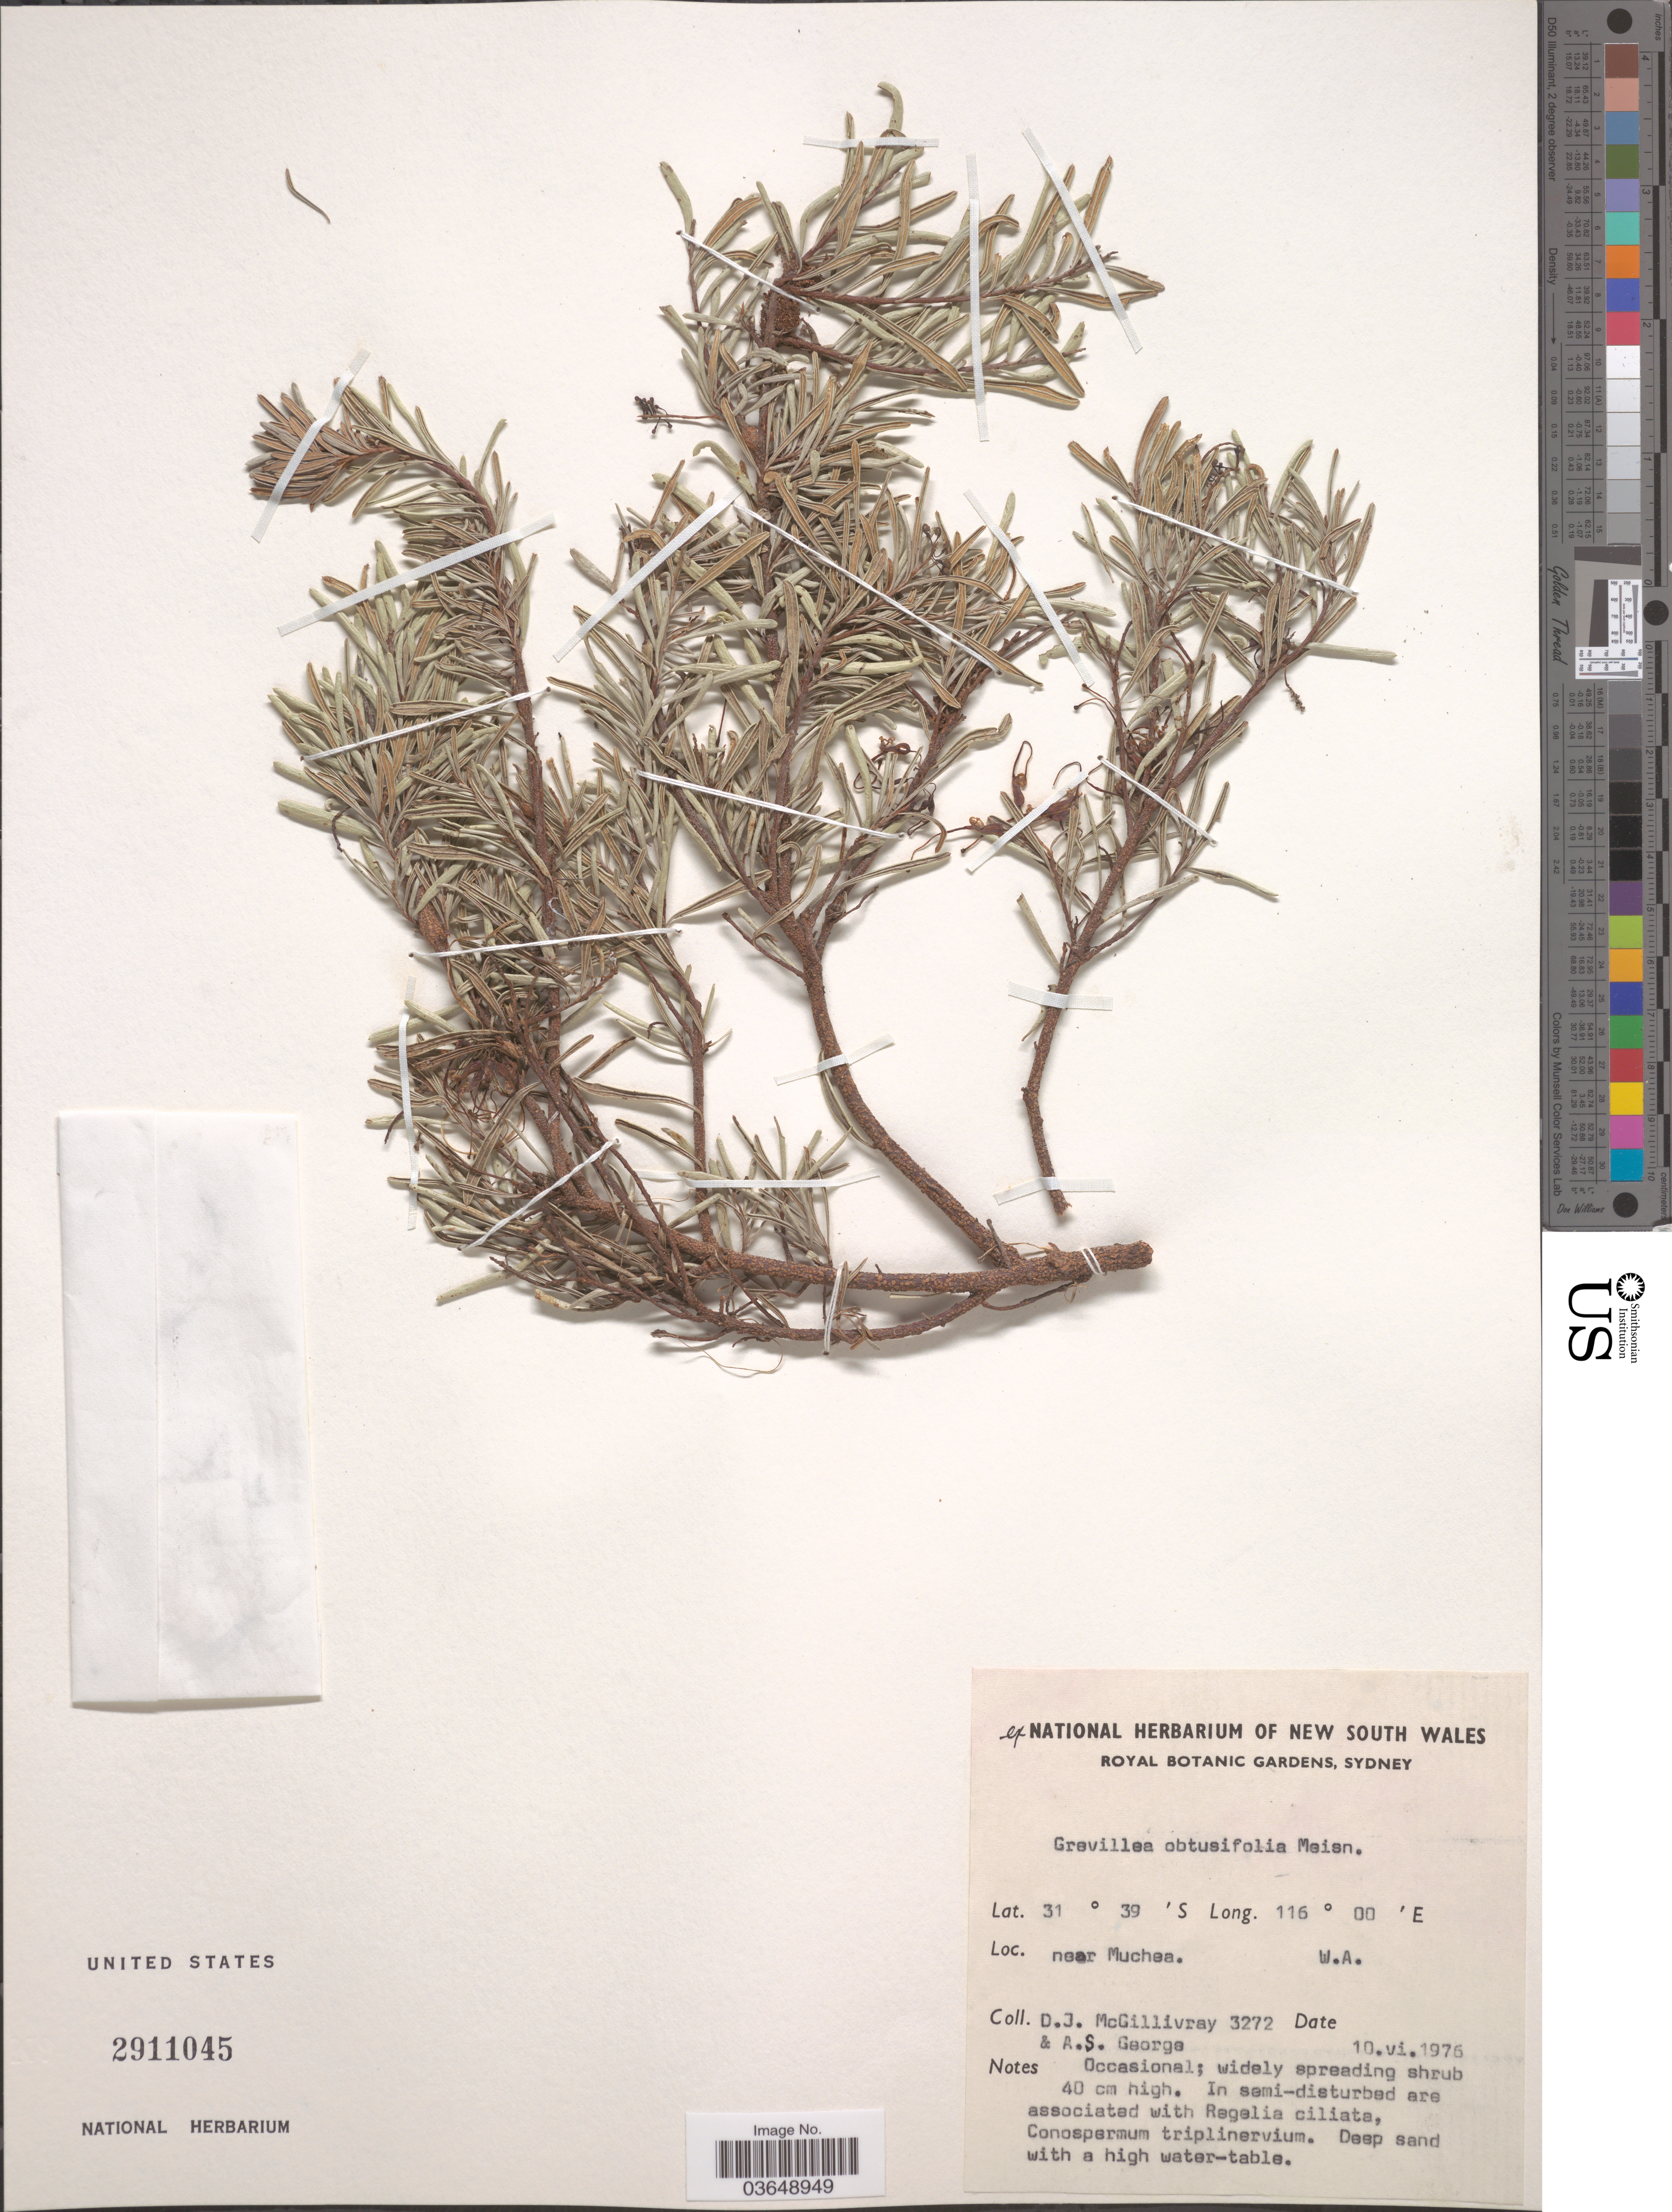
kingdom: Plantae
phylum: Tracheophyta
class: Magnoliopsida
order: Proteales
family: Proteaceae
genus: Grevillea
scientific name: Grevillea obtusifolia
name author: Meisn.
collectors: D. J. McGillivray & A. S. George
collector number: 3272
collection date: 1976-06-10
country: Australia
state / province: Western Australia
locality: Near Muchea. W.A.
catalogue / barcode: US 2911045